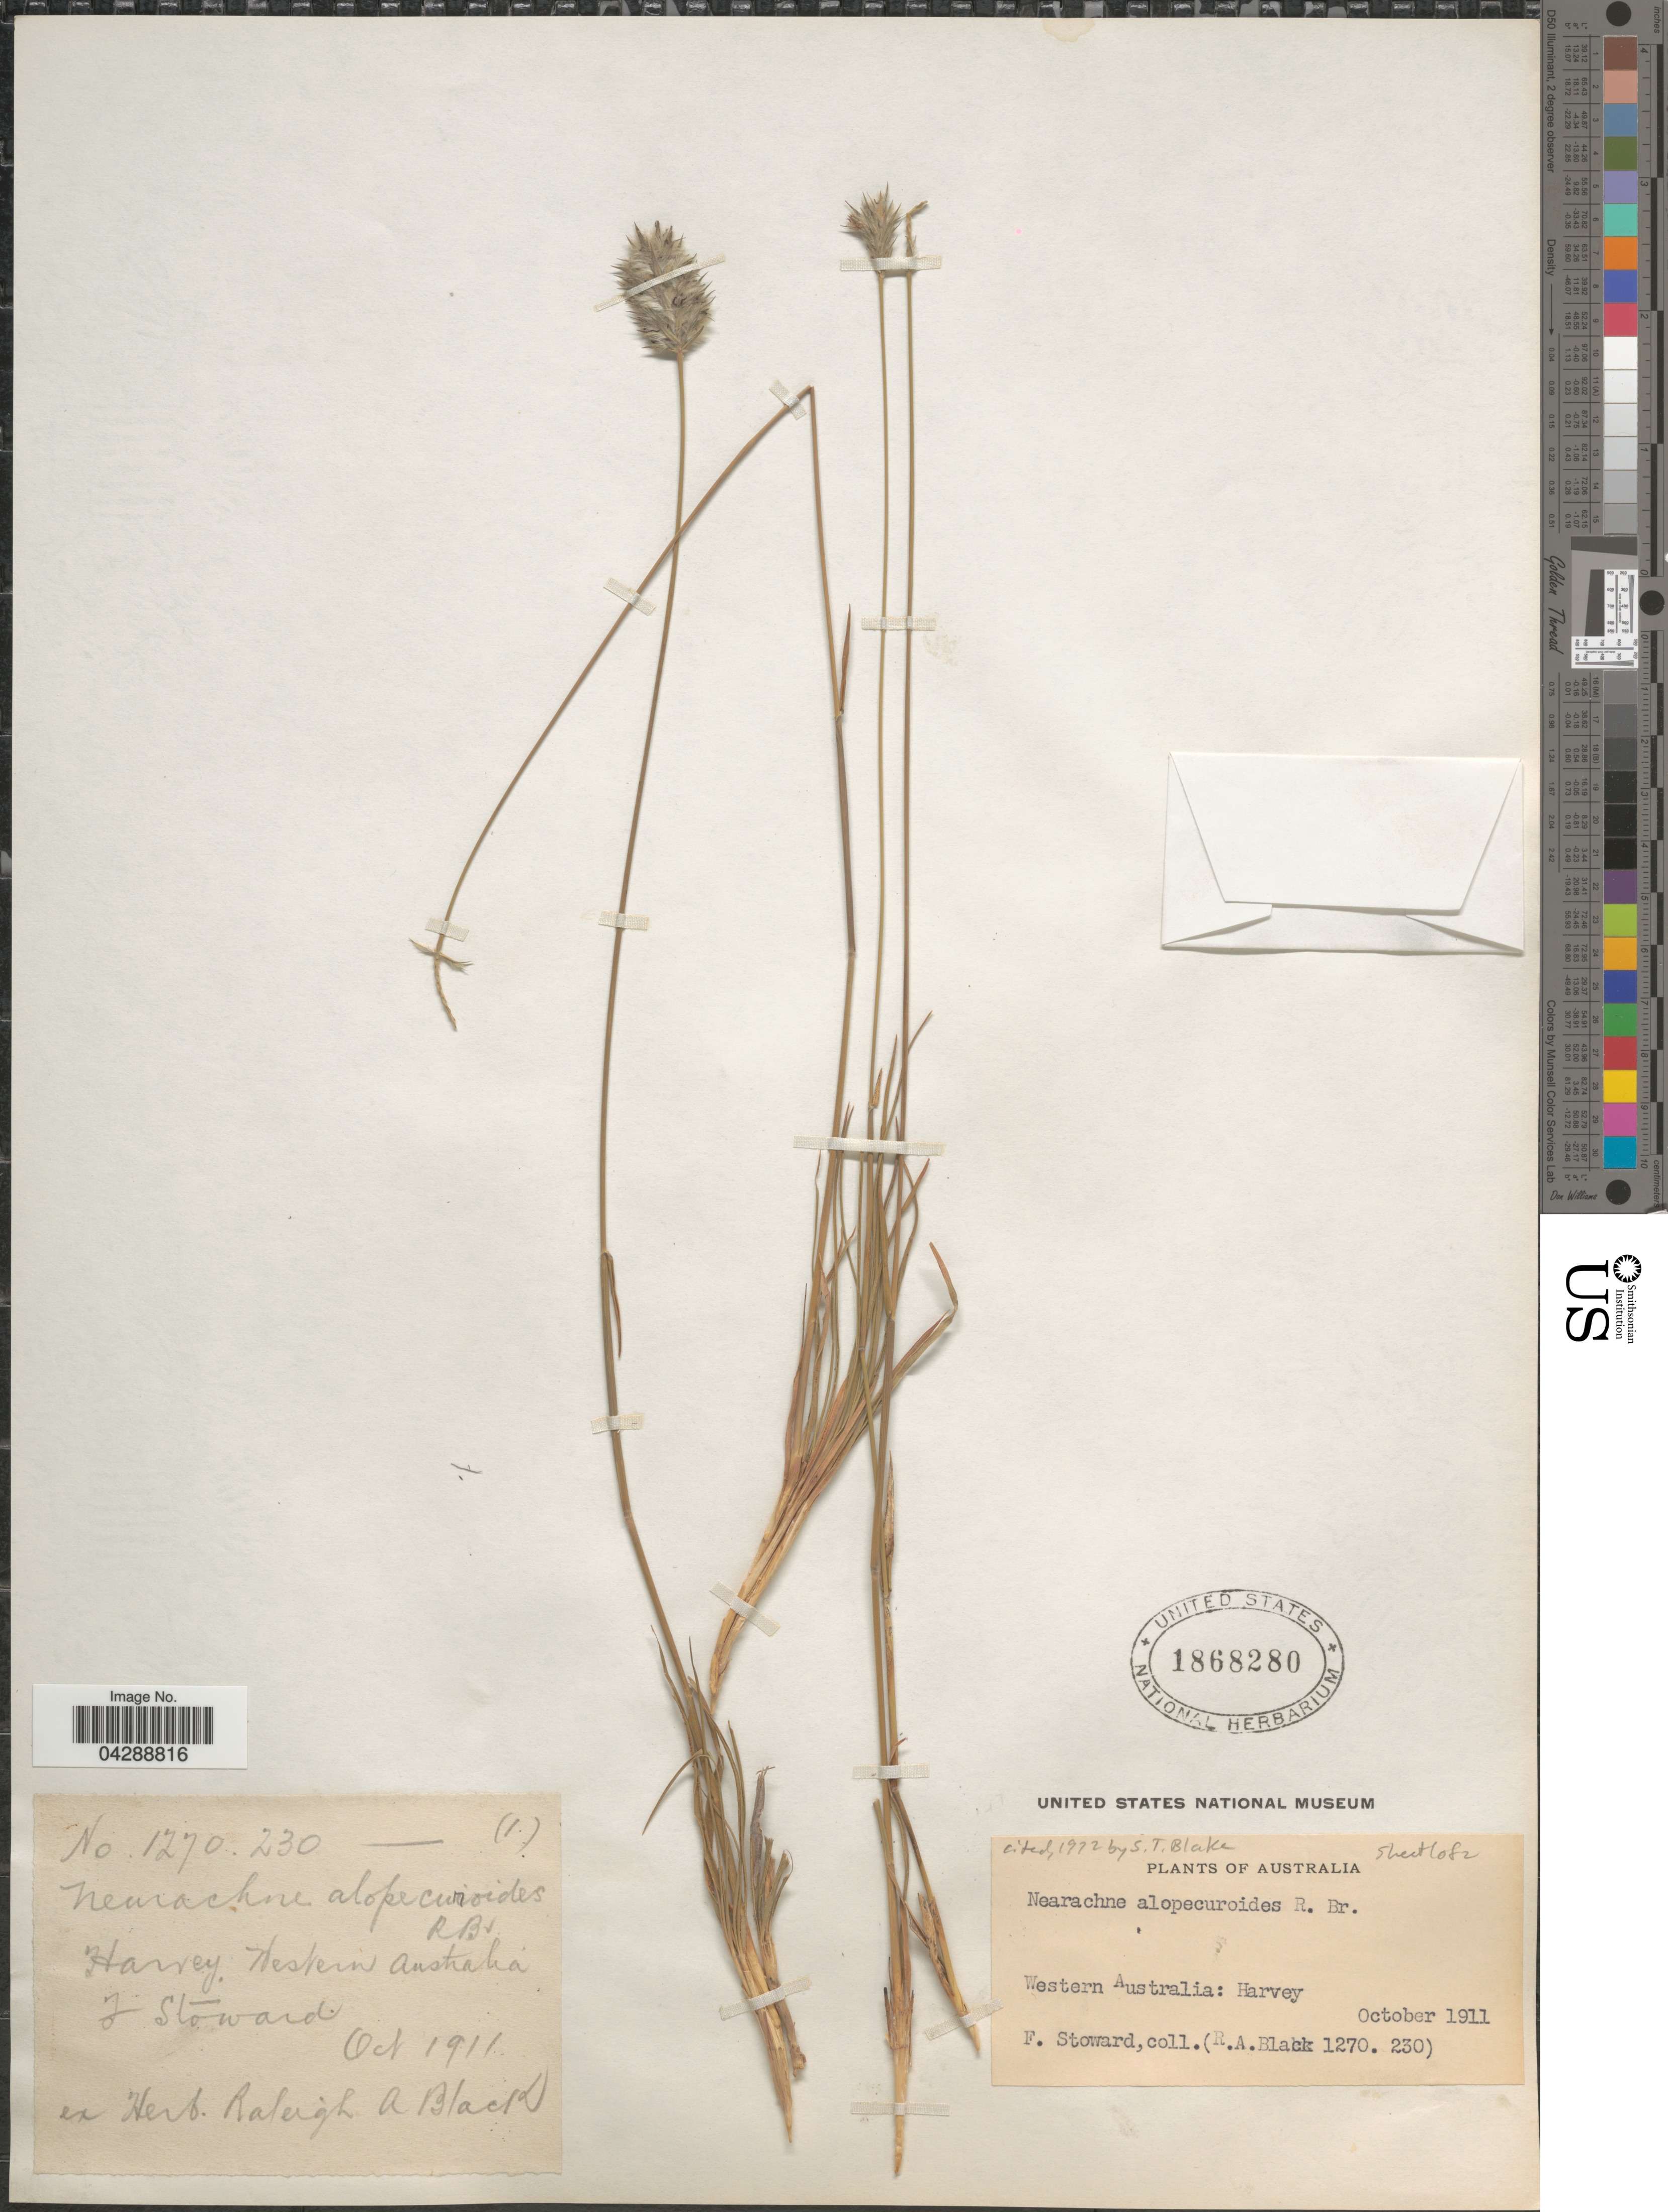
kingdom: Plantae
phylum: Tracheophyta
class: Liliopsida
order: Poales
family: Poaceae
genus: Neurachne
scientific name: Neurachne alopecuroidea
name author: R. Br.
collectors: F. Stoward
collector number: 1270.230-(1)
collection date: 1911-10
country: Australia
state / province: Western Australia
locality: Harvey.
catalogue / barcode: US 1868280